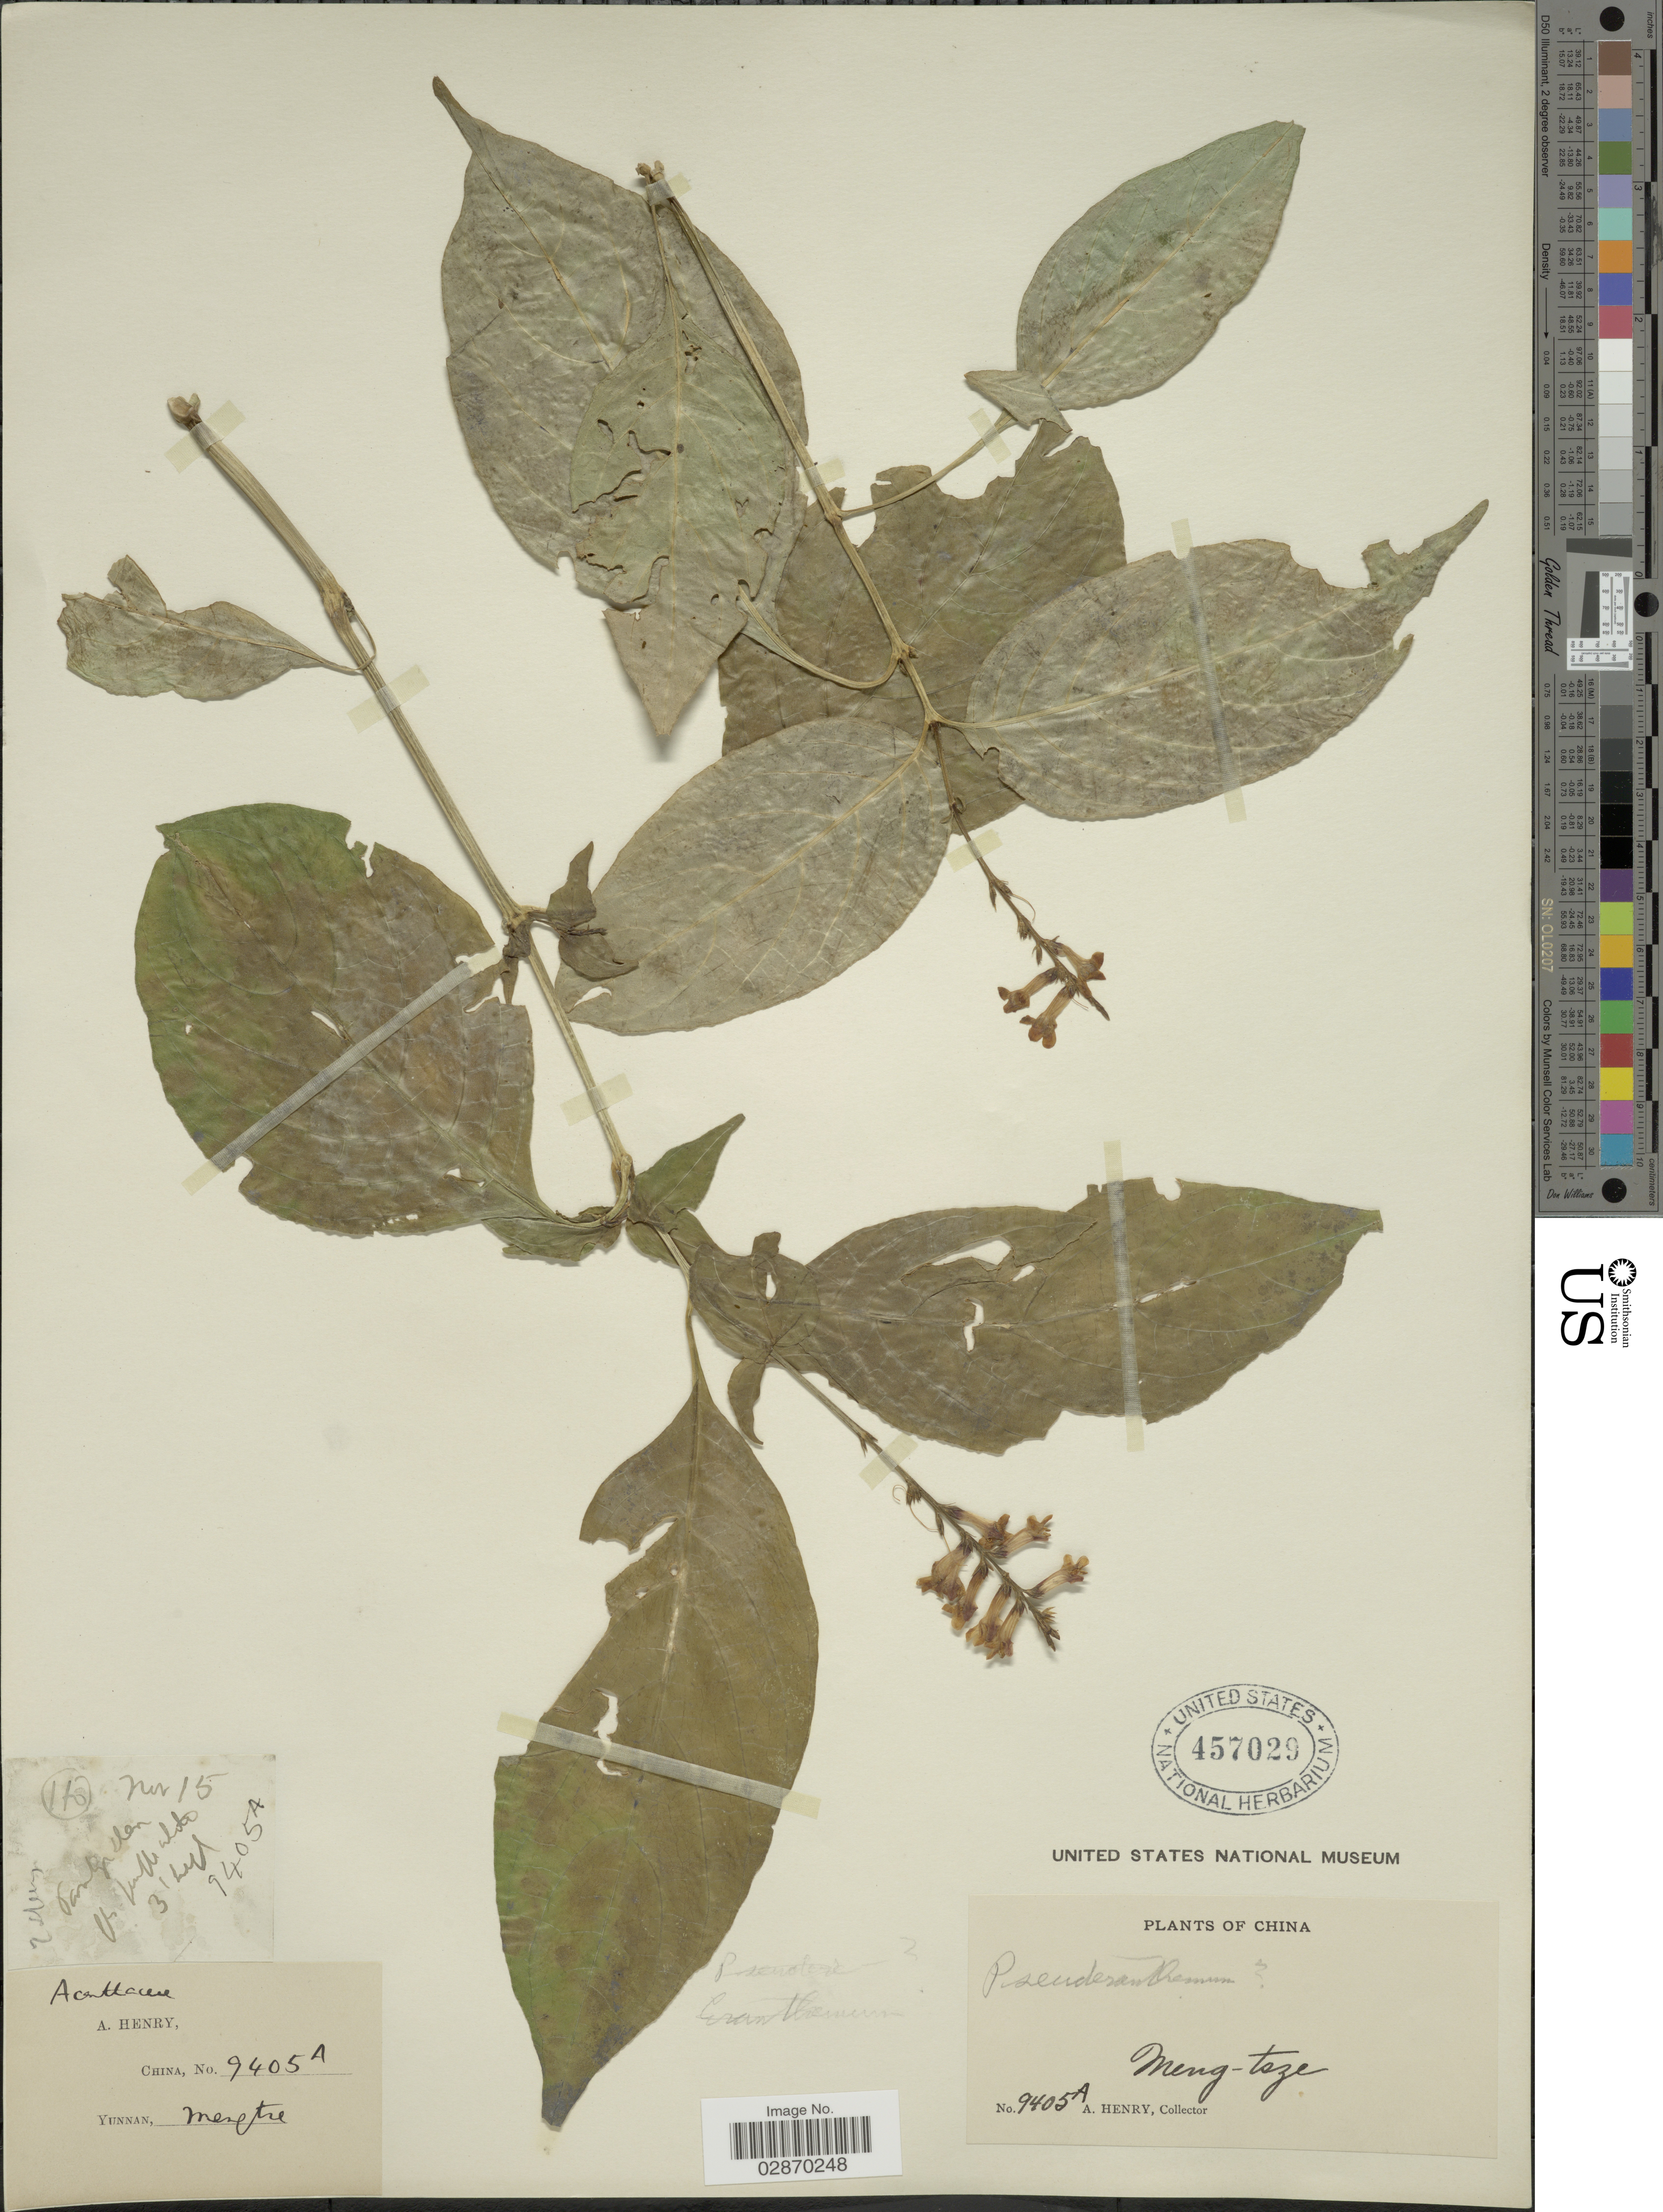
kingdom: Plantae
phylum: Tracheophyta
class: Magnoliopsida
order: Lamiales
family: Acanthaceae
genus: Pseuderanthemum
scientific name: Pseuderanthemum sp.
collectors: A. Henry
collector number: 9405 A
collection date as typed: Transcribed d/m/y: /11/15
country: China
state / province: Yunnan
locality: Meng-tsze.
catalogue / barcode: US 457029